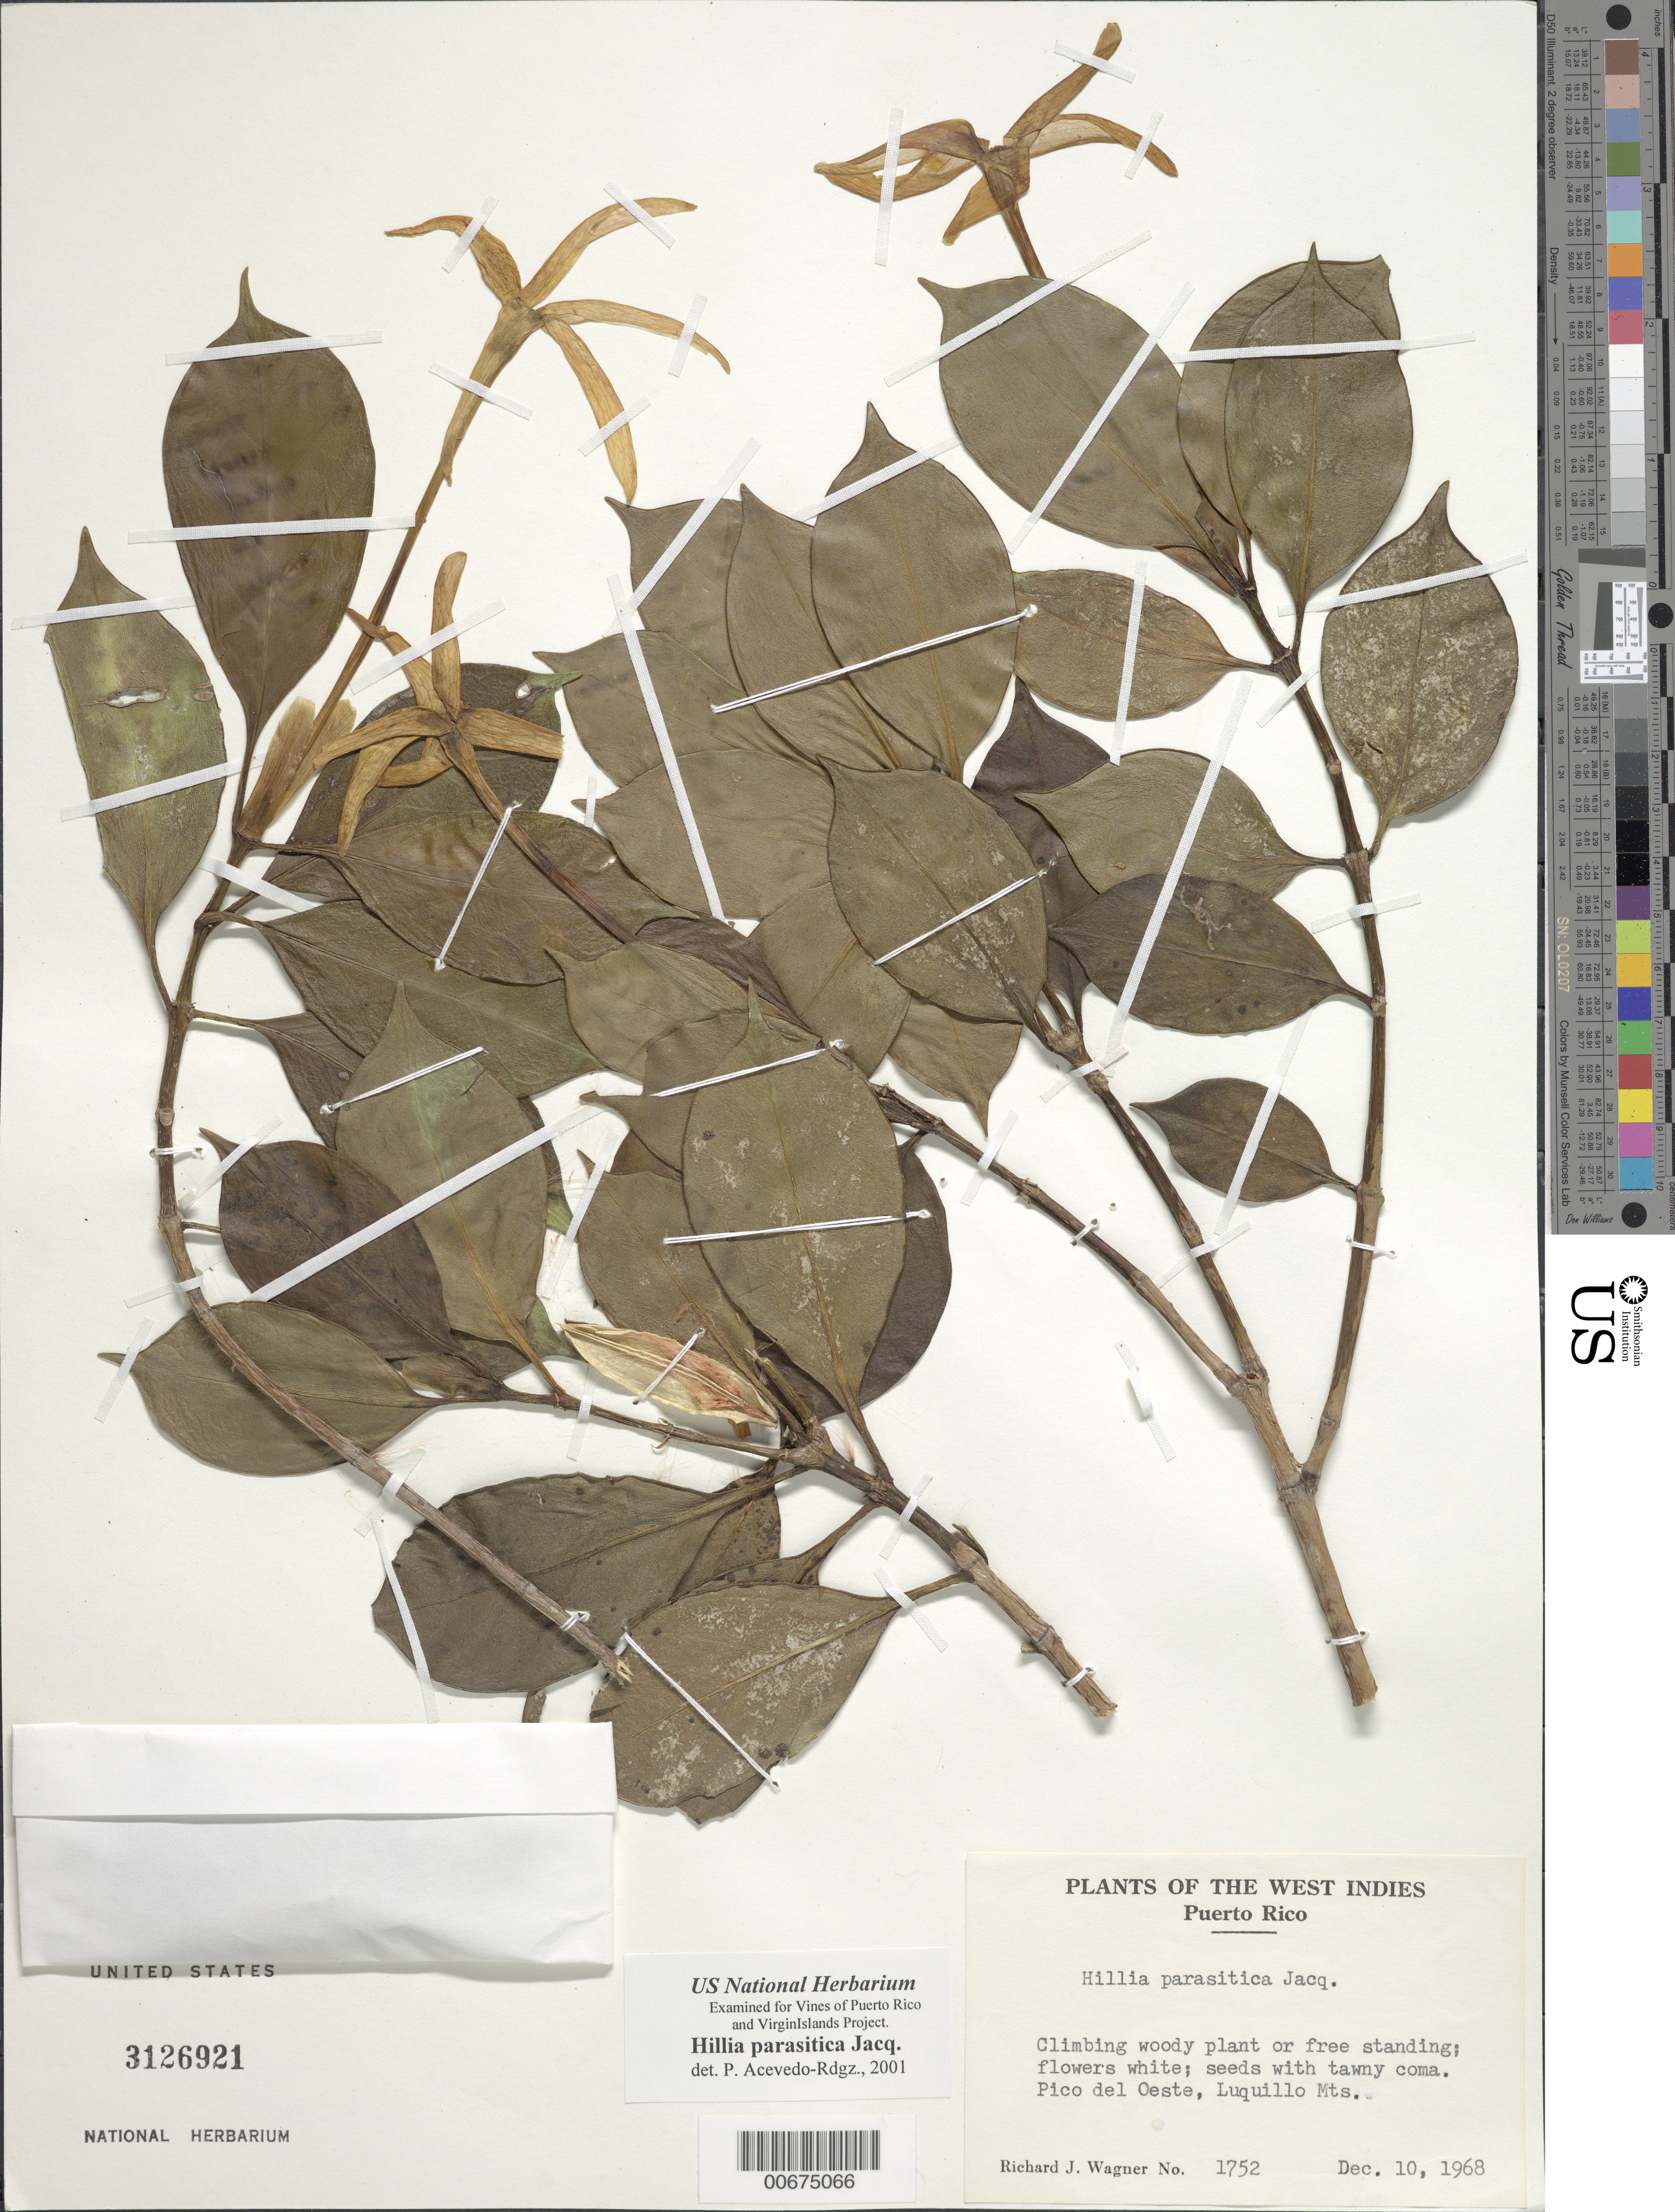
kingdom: Plantae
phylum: Tracheophyta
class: Magnoliopsida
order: Gentianales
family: Rubiaceae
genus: Hillia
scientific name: Hillia parasitica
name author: Jacq.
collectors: R. J. Wagner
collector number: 1752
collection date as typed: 10 Dec 1968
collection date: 1968-12-10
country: Puerto Rico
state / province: Ceiba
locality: Pico del Oeste, Luquillo Mountains.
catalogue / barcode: US 3126921